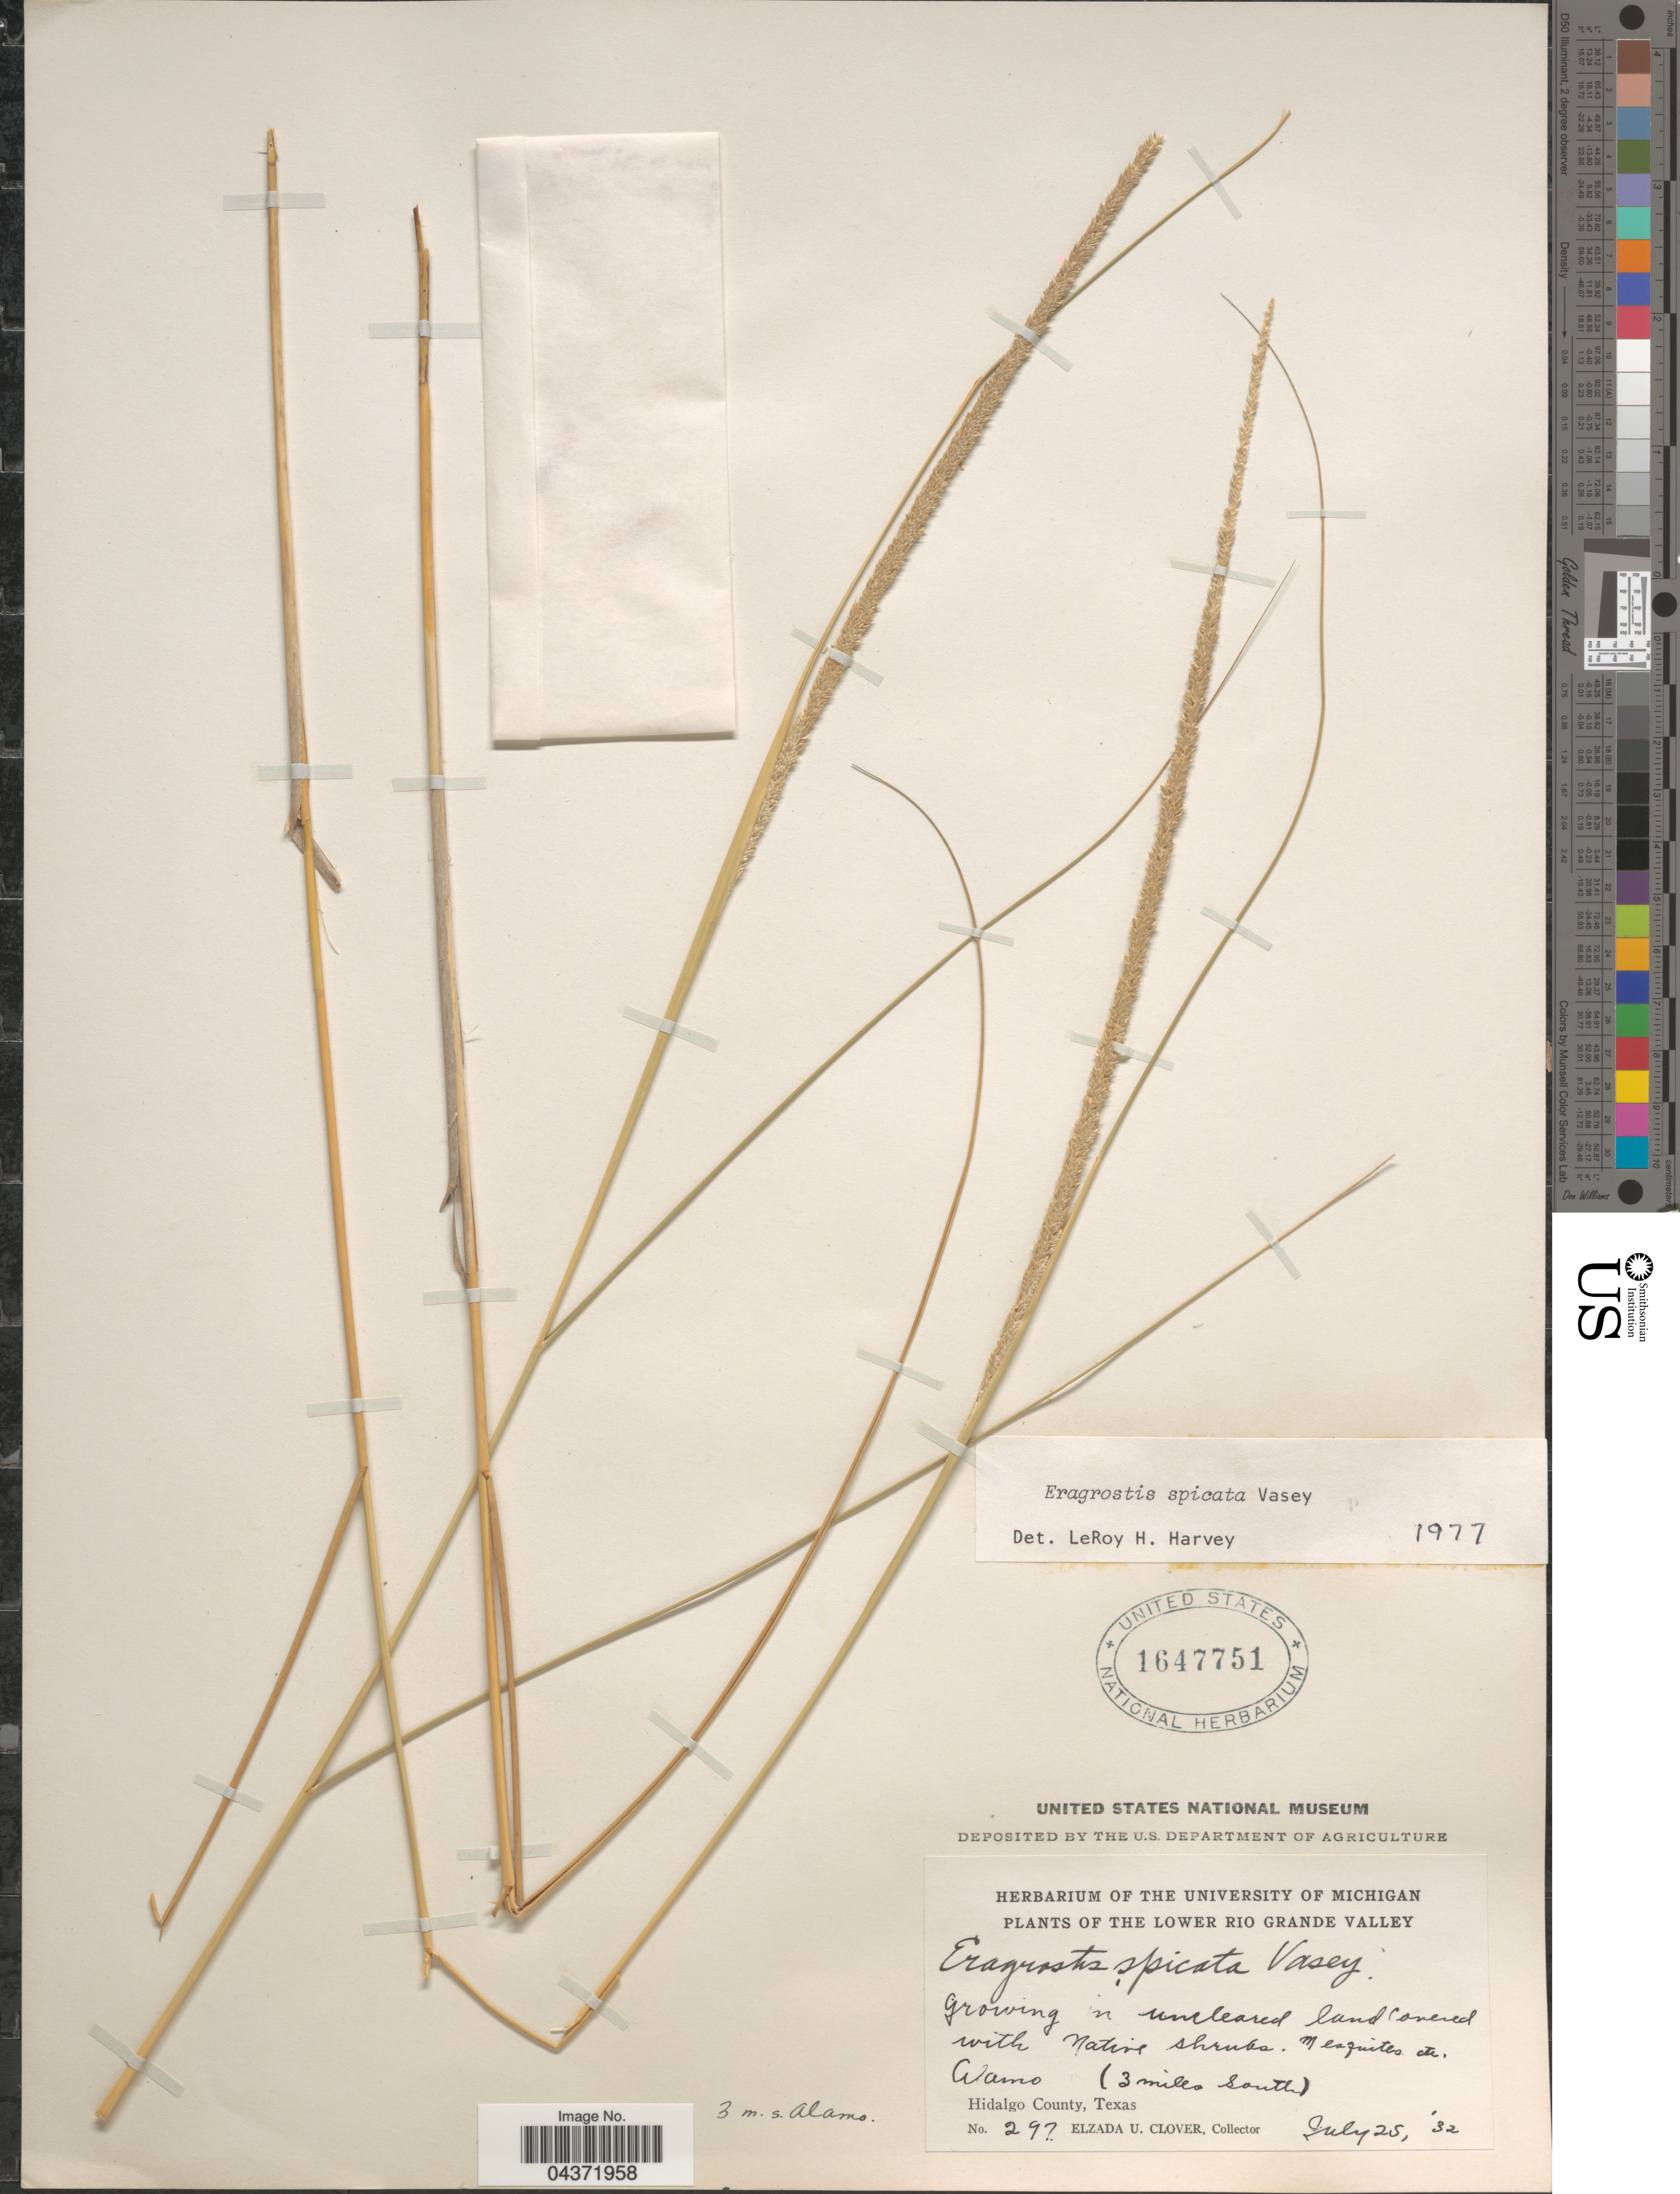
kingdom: Plantae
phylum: Tracheophyta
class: Liliopsida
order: Poales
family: Poaceae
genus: Eragrostis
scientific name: Eragrostis spicata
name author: Vasey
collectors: E. U. Clover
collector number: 297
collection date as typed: Transcribed d/m/y: 25/7/32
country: United States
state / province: Texas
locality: The Lower Rio Grande Valley. Alamo (3 miles south). Hidalgo County. 3 m. s. Alamo.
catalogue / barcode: US 1647751